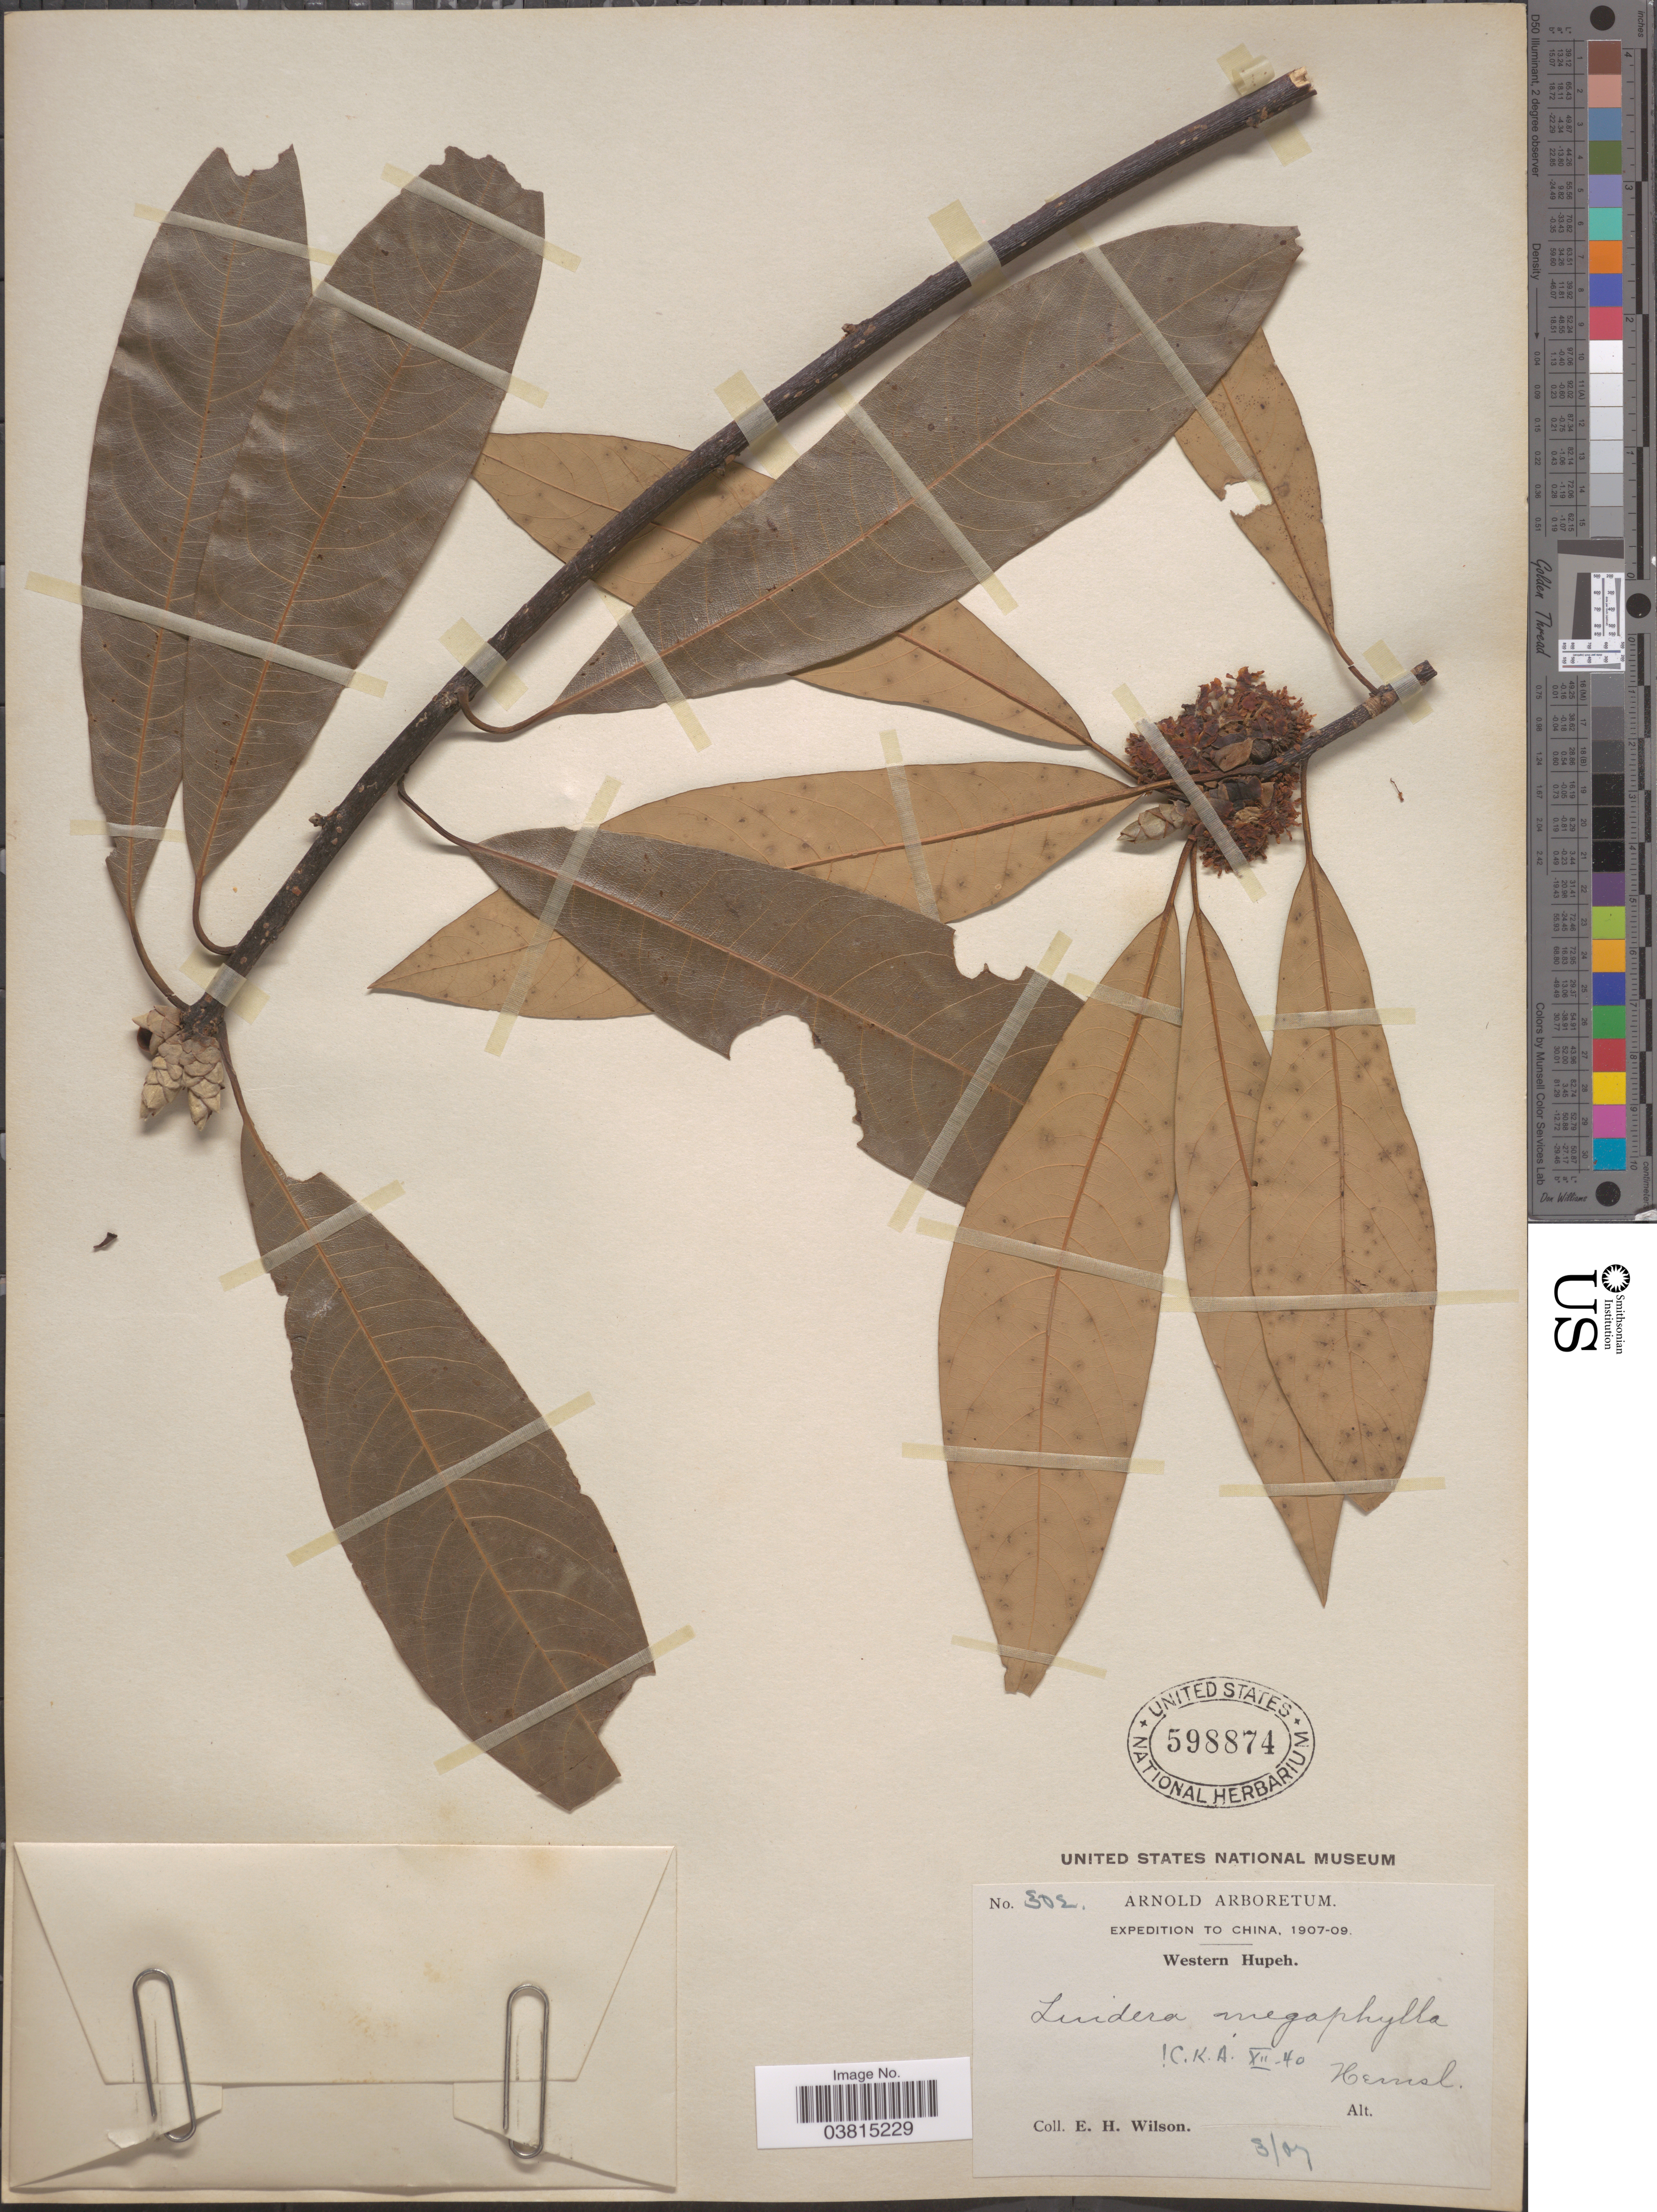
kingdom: Plantae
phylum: Tracheophyta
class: Magnoliopsida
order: Laurales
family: Lauraceae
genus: Lindera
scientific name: Lindera megaphylla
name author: Hemsl.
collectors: E. Wilson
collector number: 302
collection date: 1907-03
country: China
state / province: Hubei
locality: Western Hupeh.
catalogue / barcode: US 598874